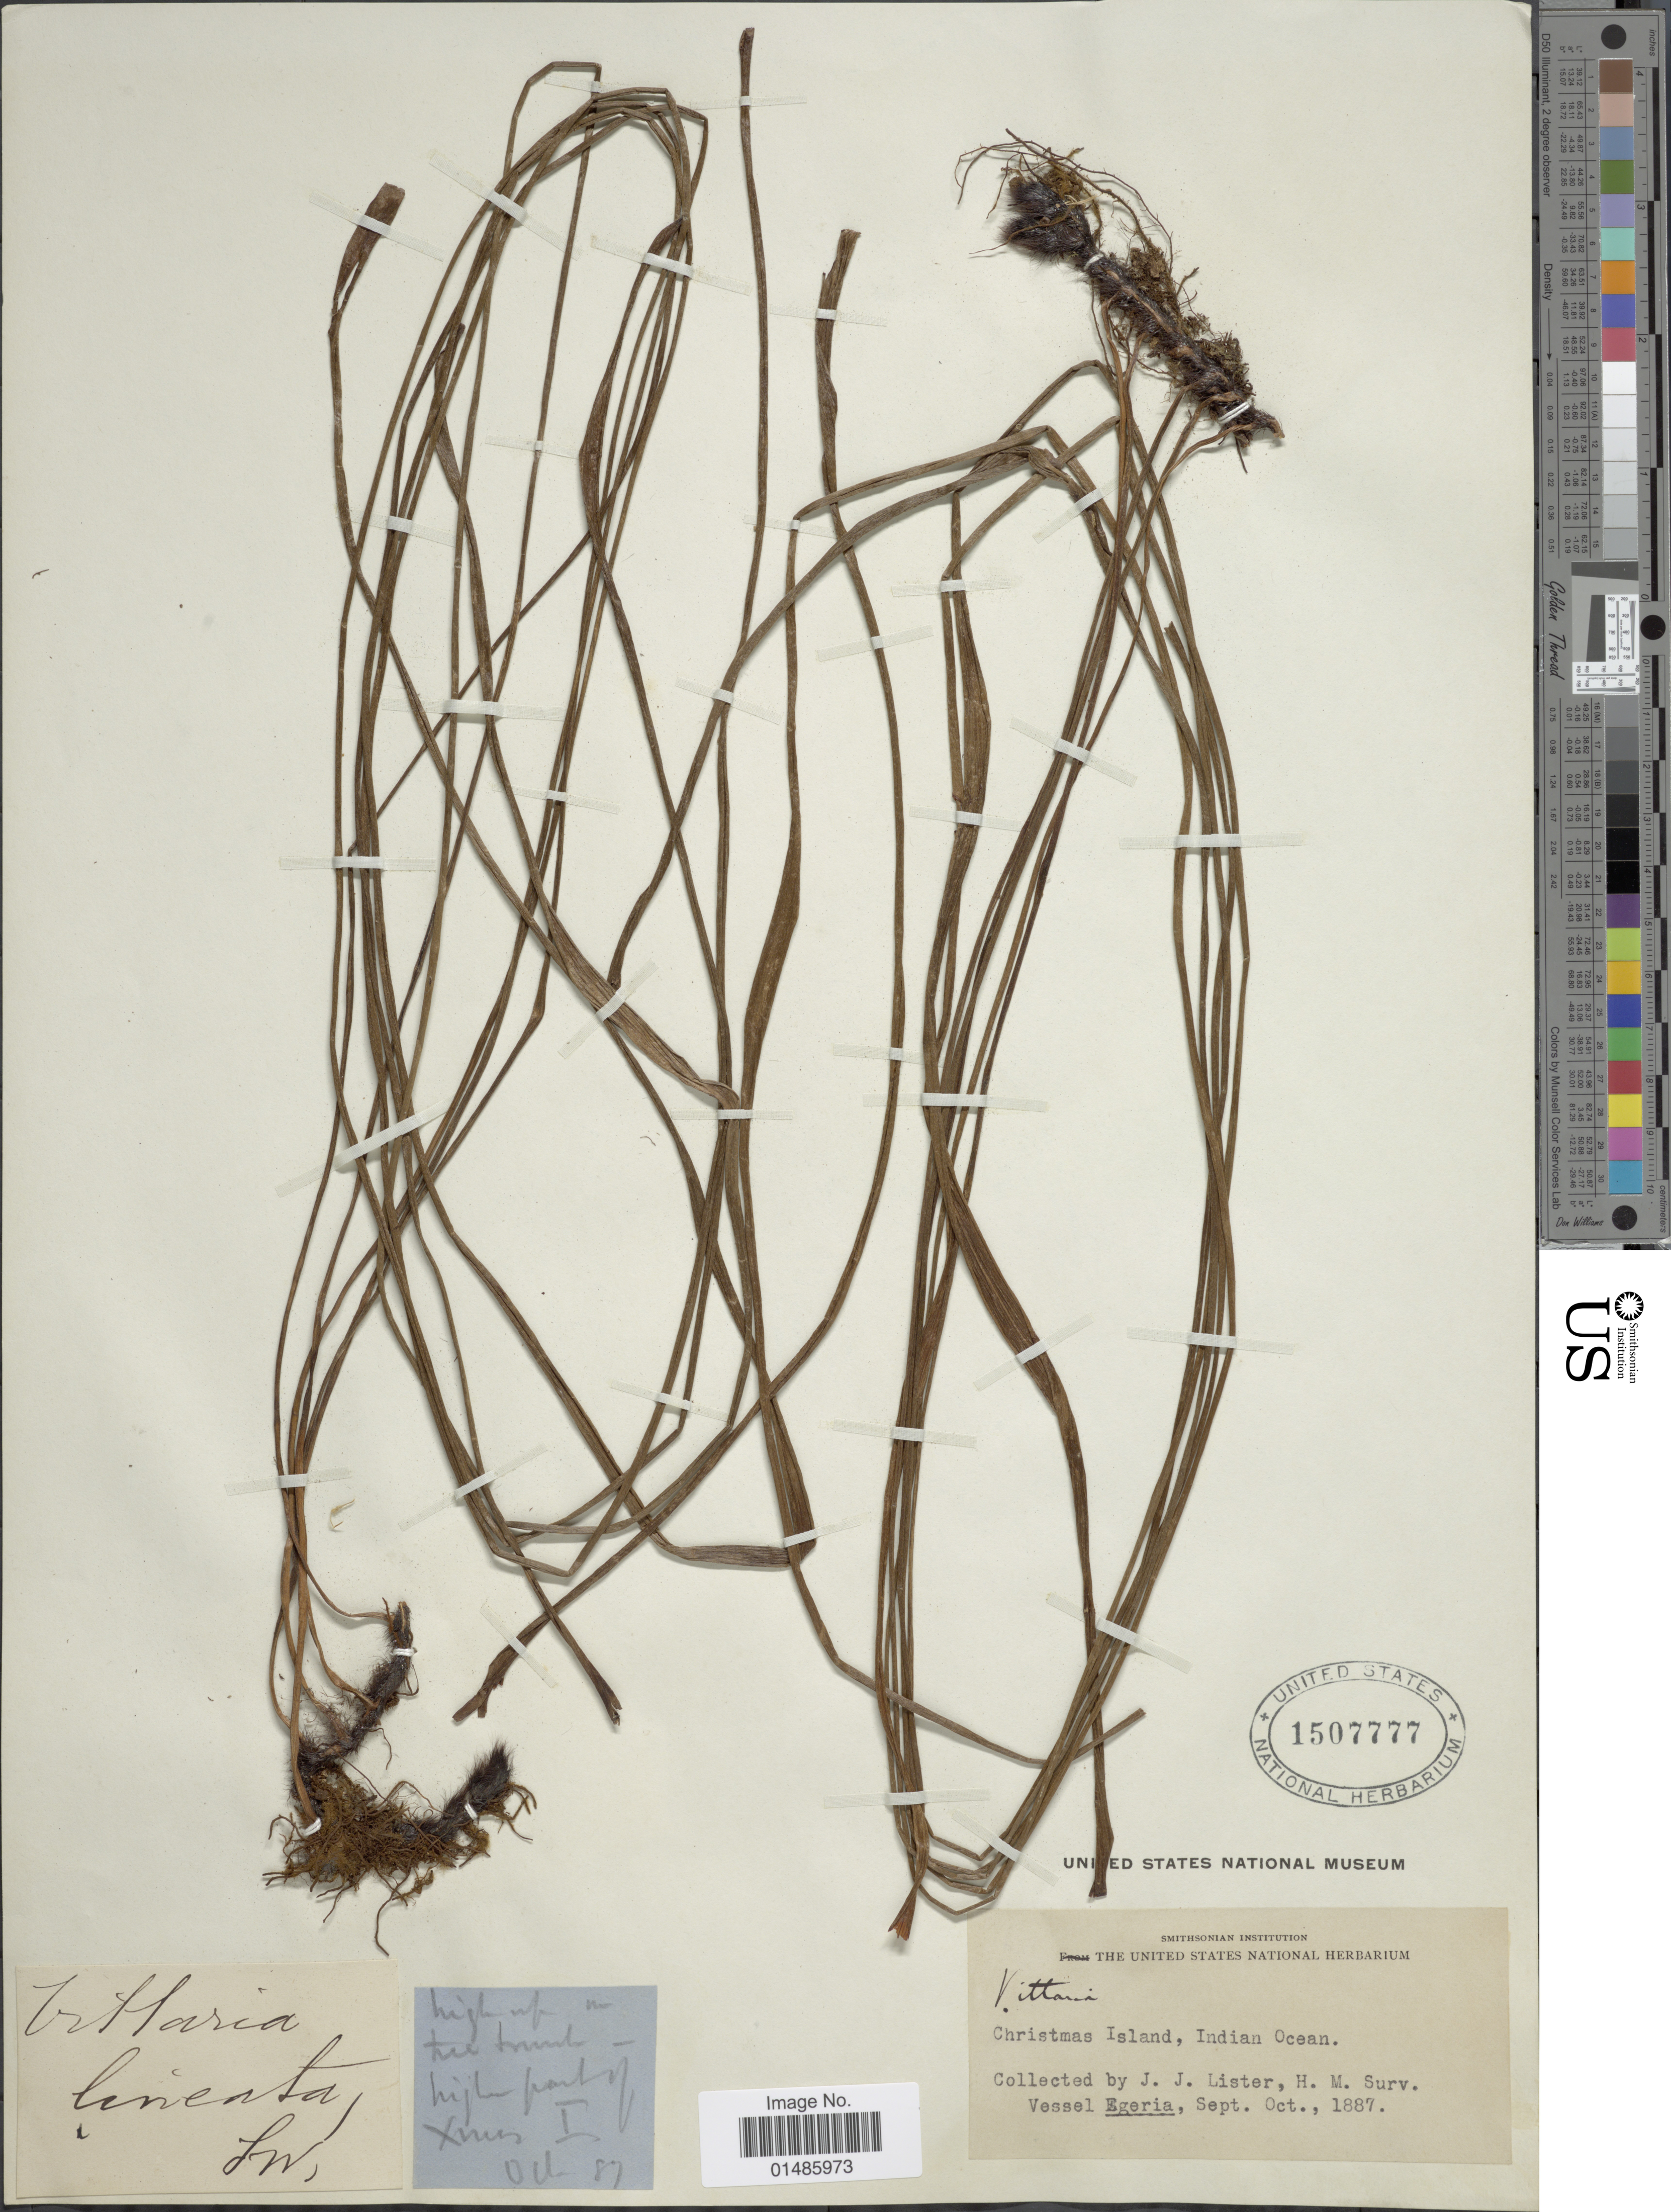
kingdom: Plantae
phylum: Tracheophyta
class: Polypodiopsida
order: Polypodiales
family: Pteridaceae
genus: Haplopteris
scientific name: Haplopteris angustifolia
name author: (Blume) E.H. Crane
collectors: J. Lister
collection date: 1887-09/1887-10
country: Australia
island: Christmas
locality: Christmas Island, Indian Ocean.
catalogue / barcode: US 1507777